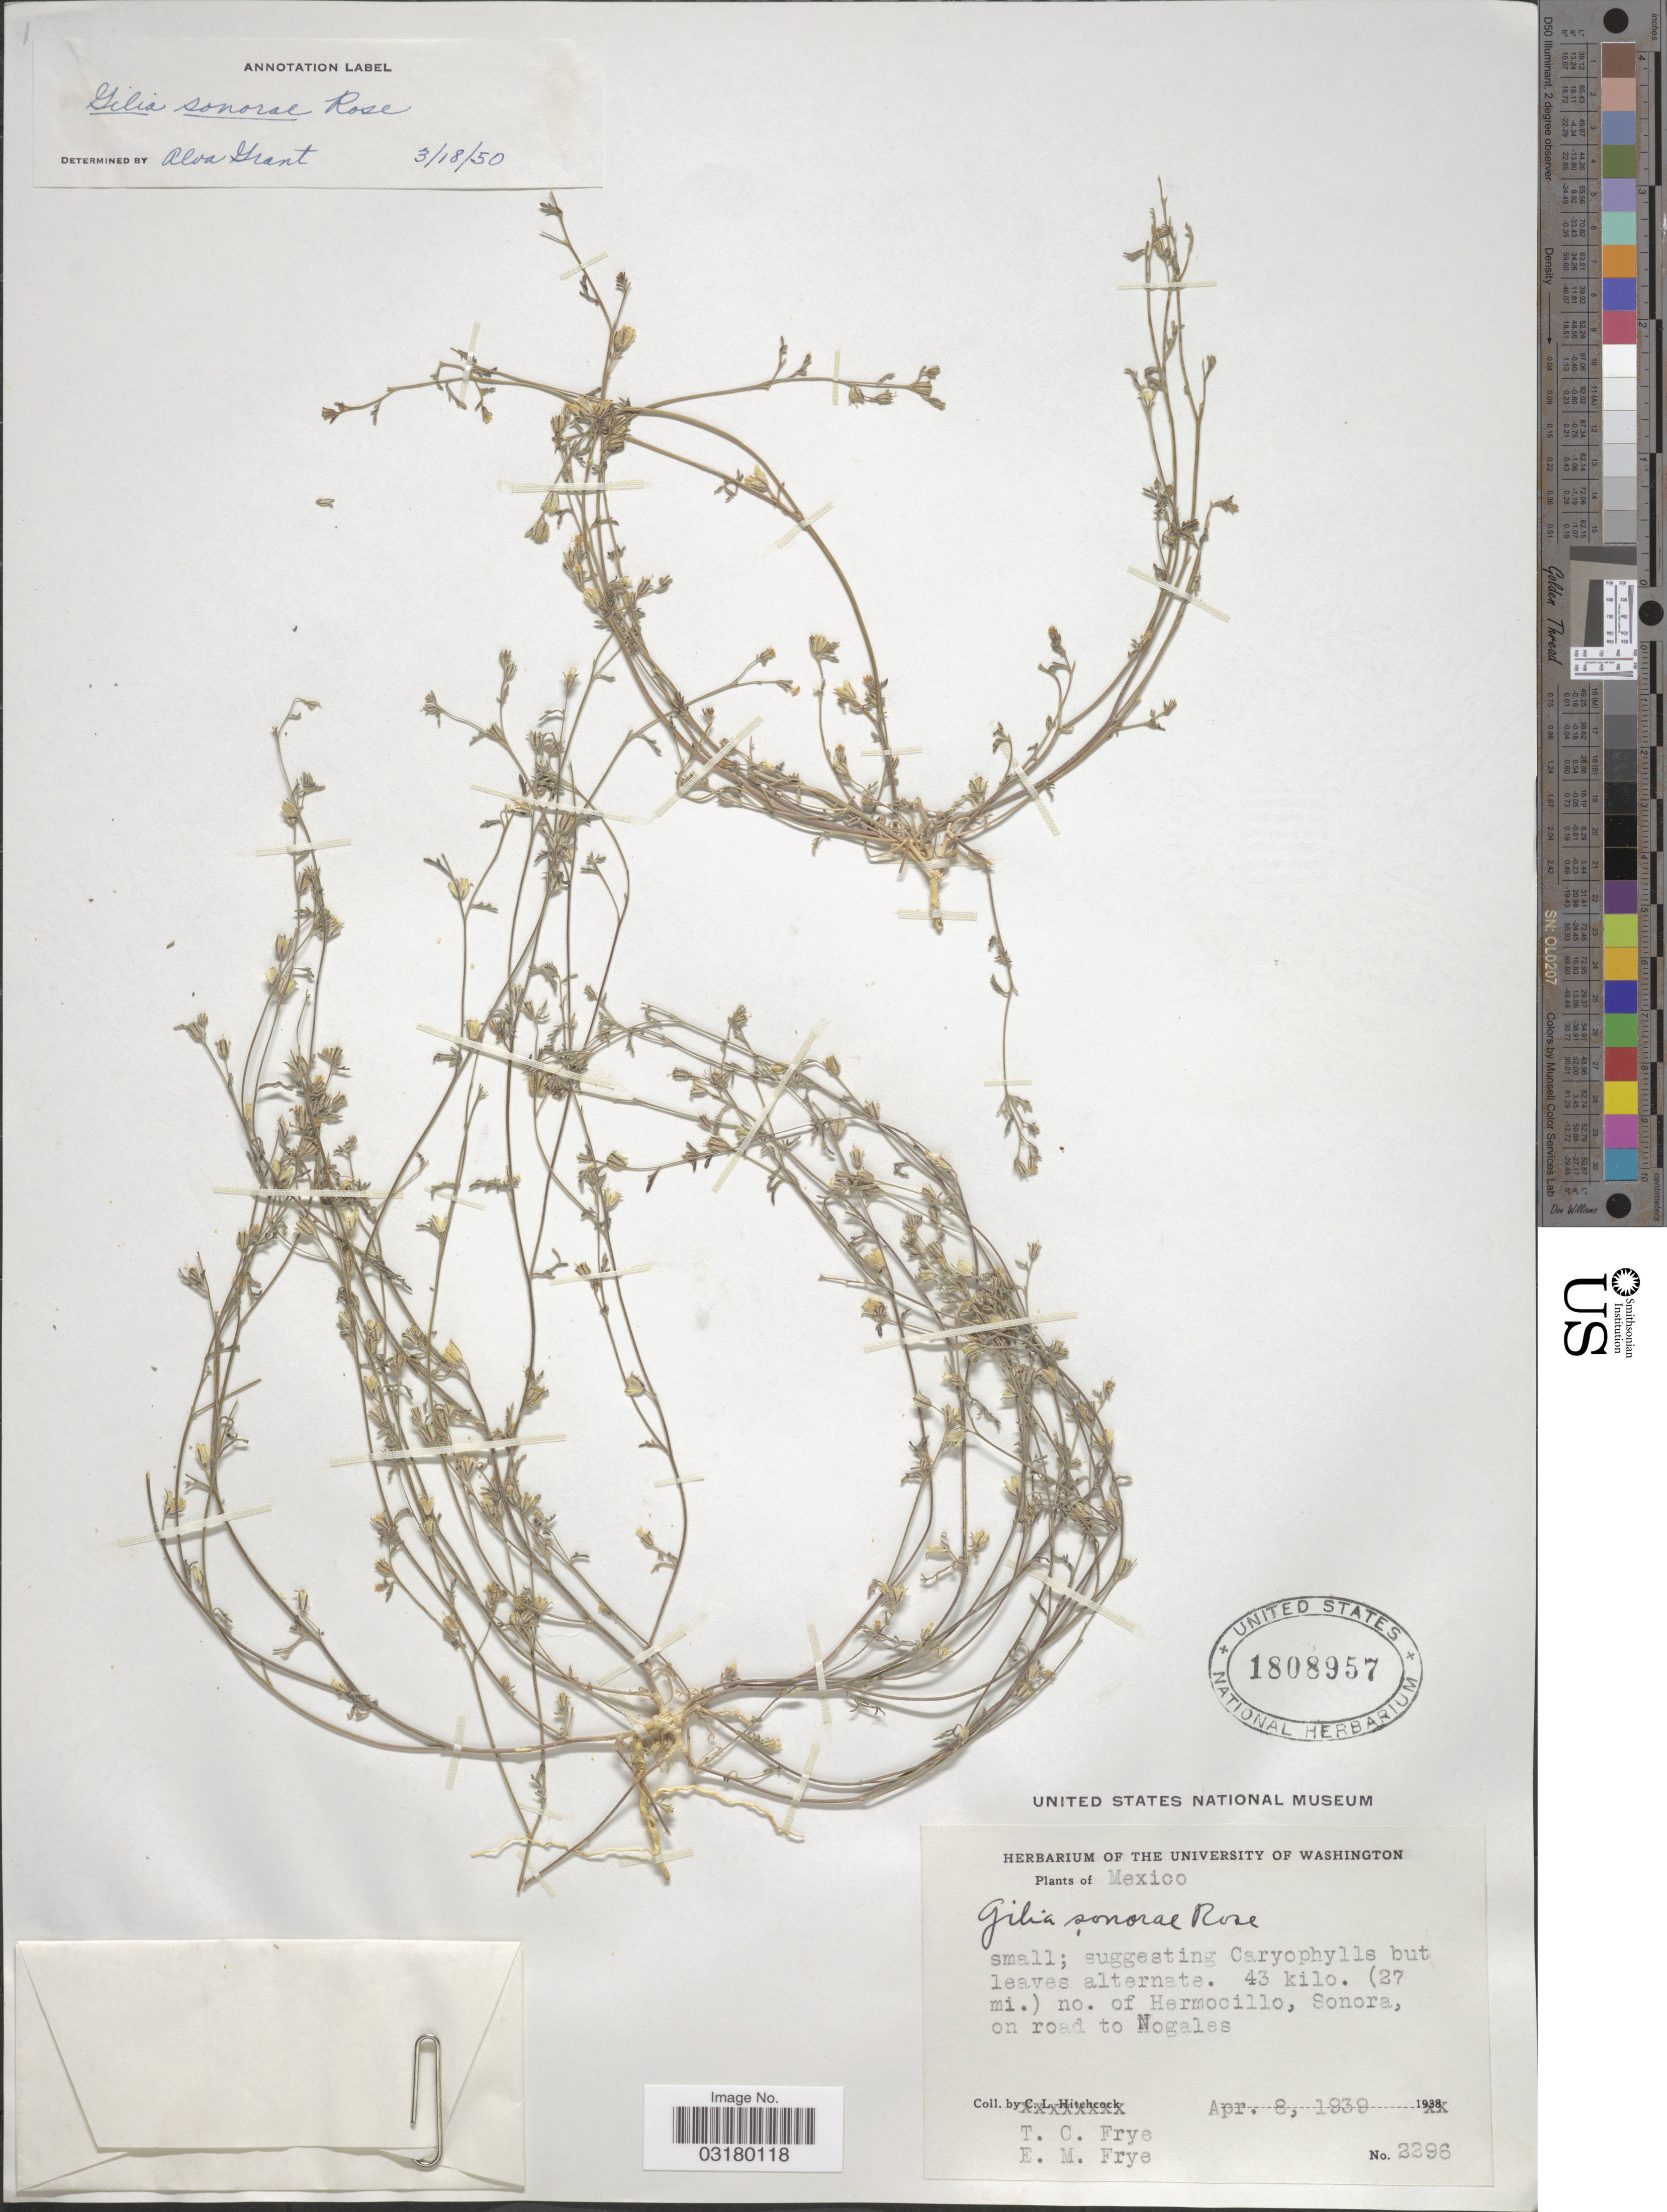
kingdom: Plantae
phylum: Tracheophyta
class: Magnoliopsida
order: Ericales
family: Polemoniaceae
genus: Dayia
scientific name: Dayia sonorae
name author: (Rose) J.M. Porter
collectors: T. C. Frye & E. Frye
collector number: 2296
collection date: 1939-04-08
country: Mexico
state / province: Sonora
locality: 43 kilo. (27 mi.) no. of Hermocillo, Sonora, on road to Nogales.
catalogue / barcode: US 1808957